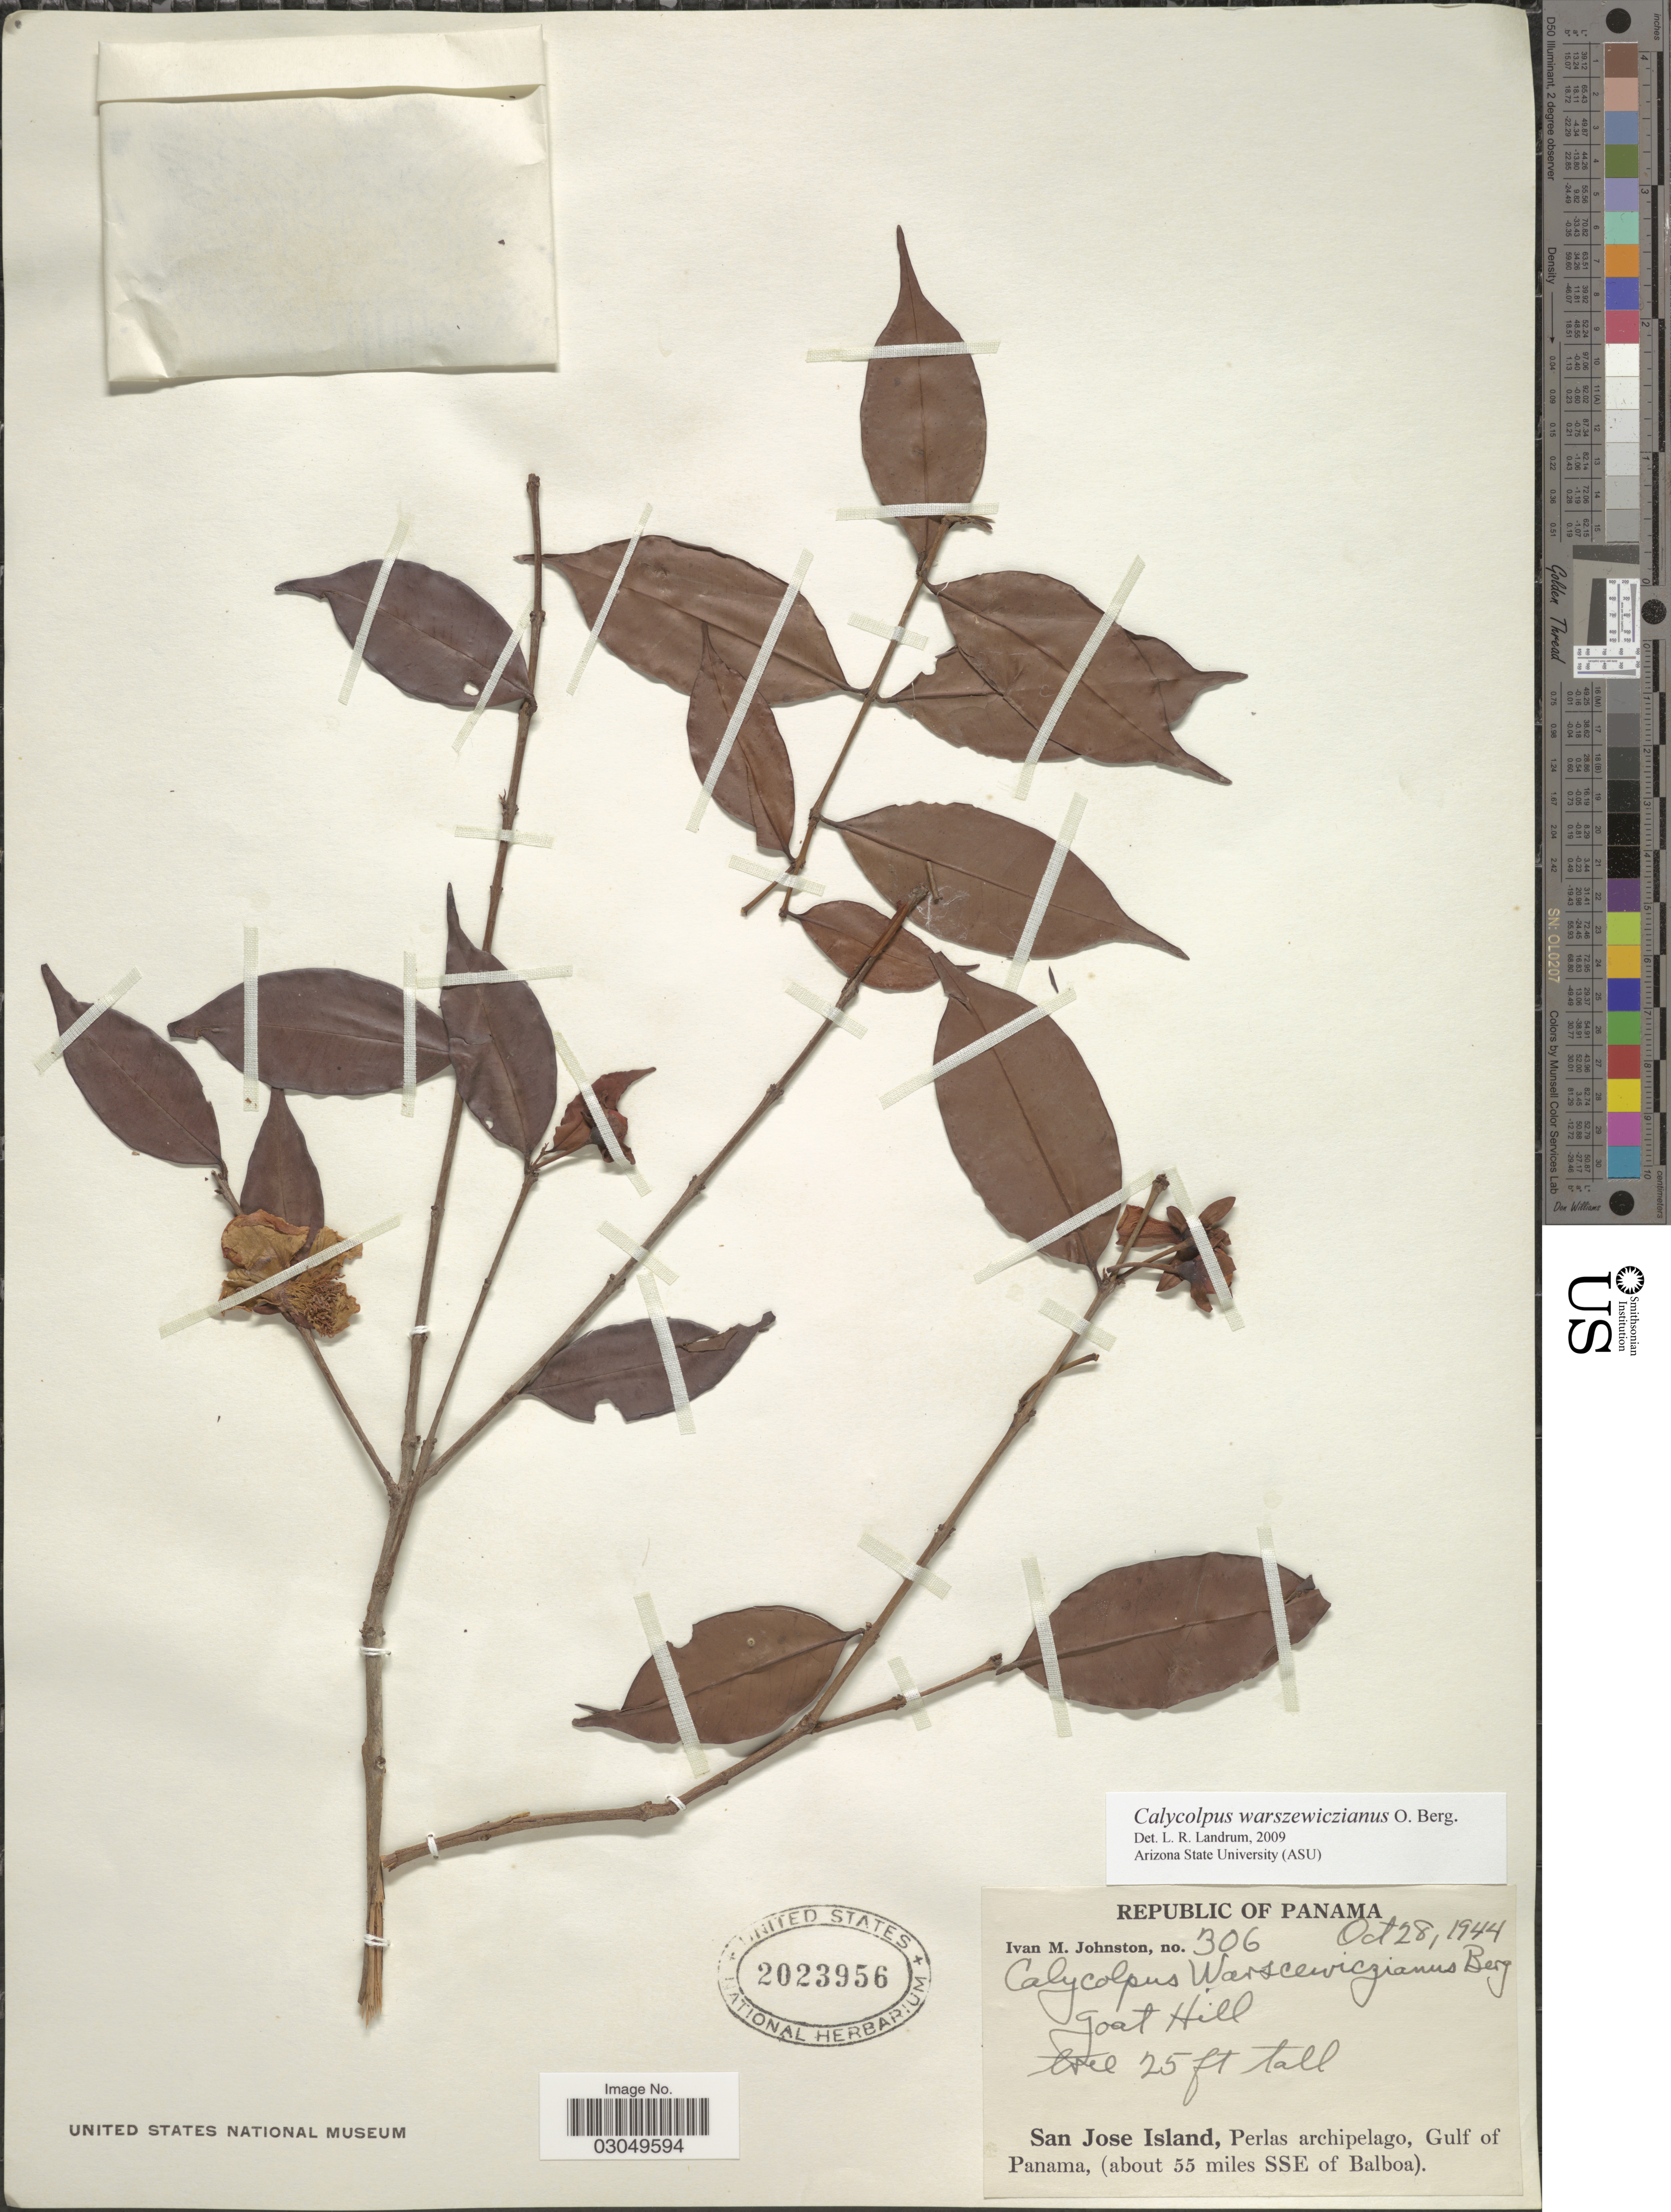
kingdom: Plantae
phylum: Tracheophyta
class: Magnoliopsida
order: Myrtales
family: Myrtaceae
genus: Calycolpus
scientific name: Calycolpus warszewiczianus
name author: O. Berg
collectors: I.M. Johnston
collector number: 306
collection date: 1944-10-28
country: Panama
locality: Goat Hill, San Jose Island, Perlas archipelago, Gulf of Panama, (about 55 miles SSE of Balboa).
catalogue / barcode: US 2023956